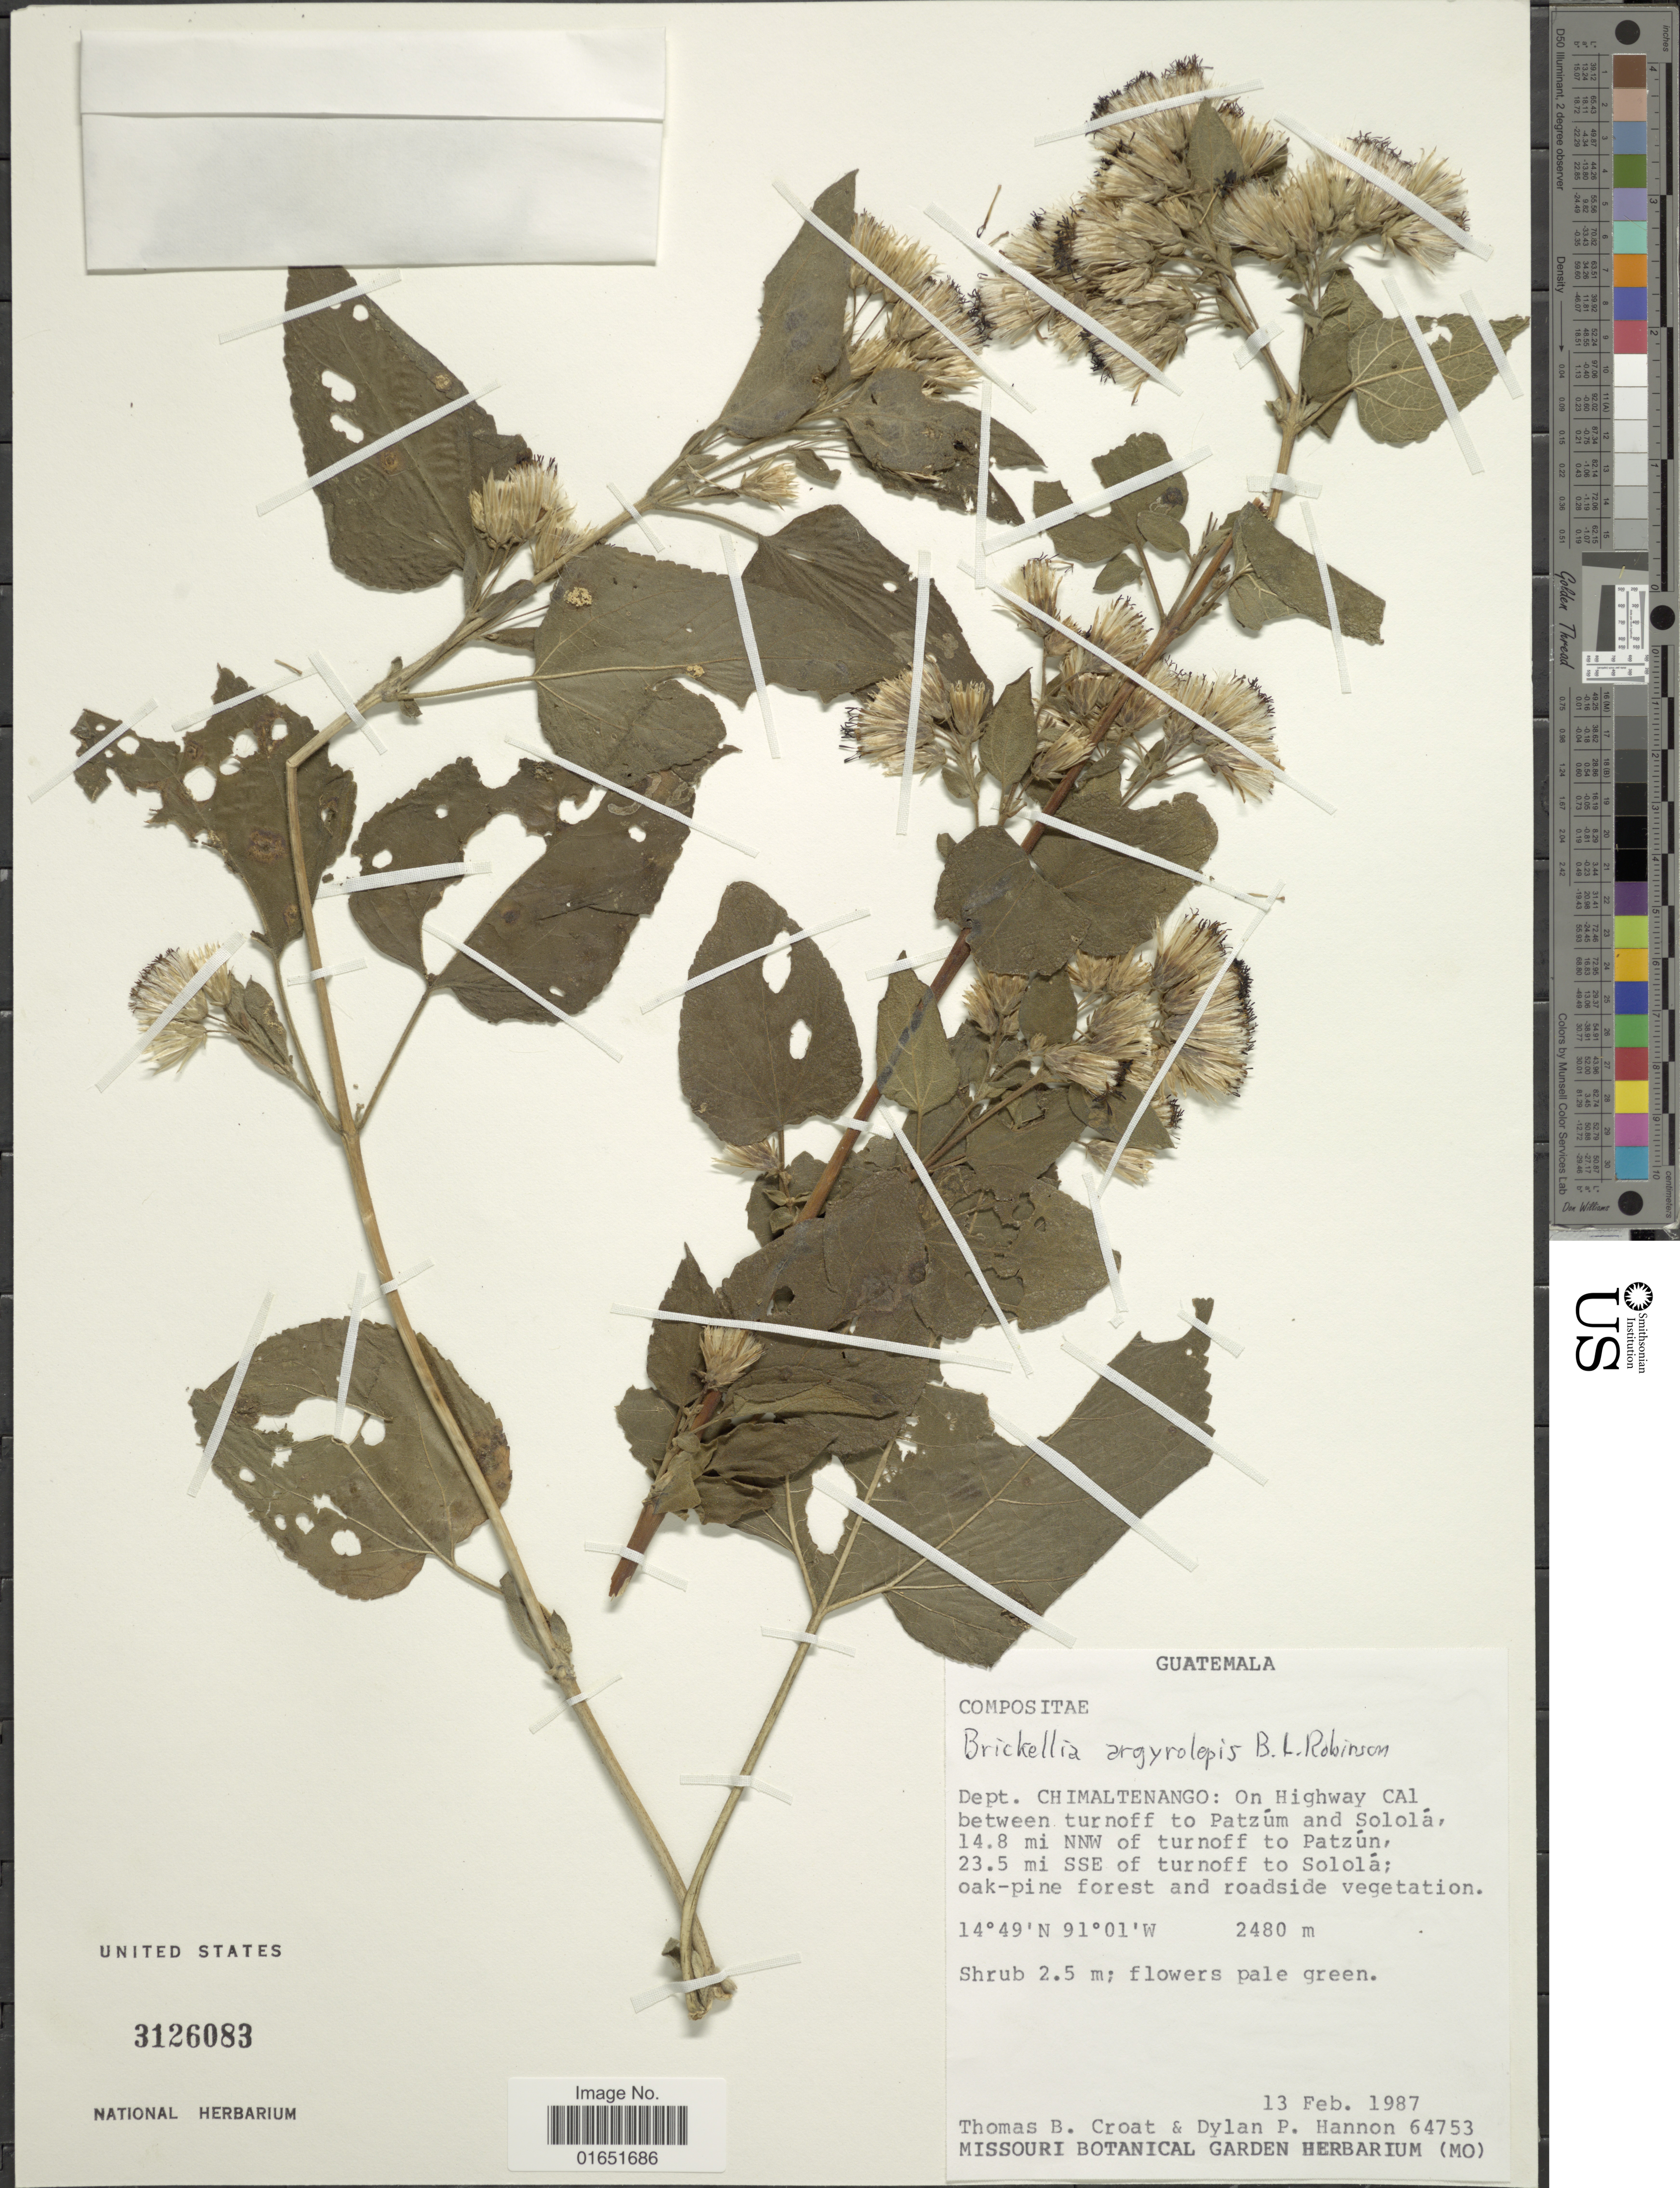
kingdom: Plantae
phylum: Tracheophyta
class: Magnoliopsida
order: Asterales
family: Asteraceae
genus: Brickellia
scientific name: Brickellia argyrolepis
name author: B.L. Rob.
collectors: T. B. Croat & D. Hannon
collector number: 64753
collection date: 1987-02-13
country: Guatemala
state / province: Chimaltenango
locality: Dept. Chimaltenango: On Highway Cal between turnoff to Patzúm and Sololá, 14.8 mi NNW of turnoff to Patzún, 23.5 mi SSE of turnoff to Sololá; oak-pine forest and roadside vegetation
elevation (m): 2480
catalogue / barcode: US 3126083